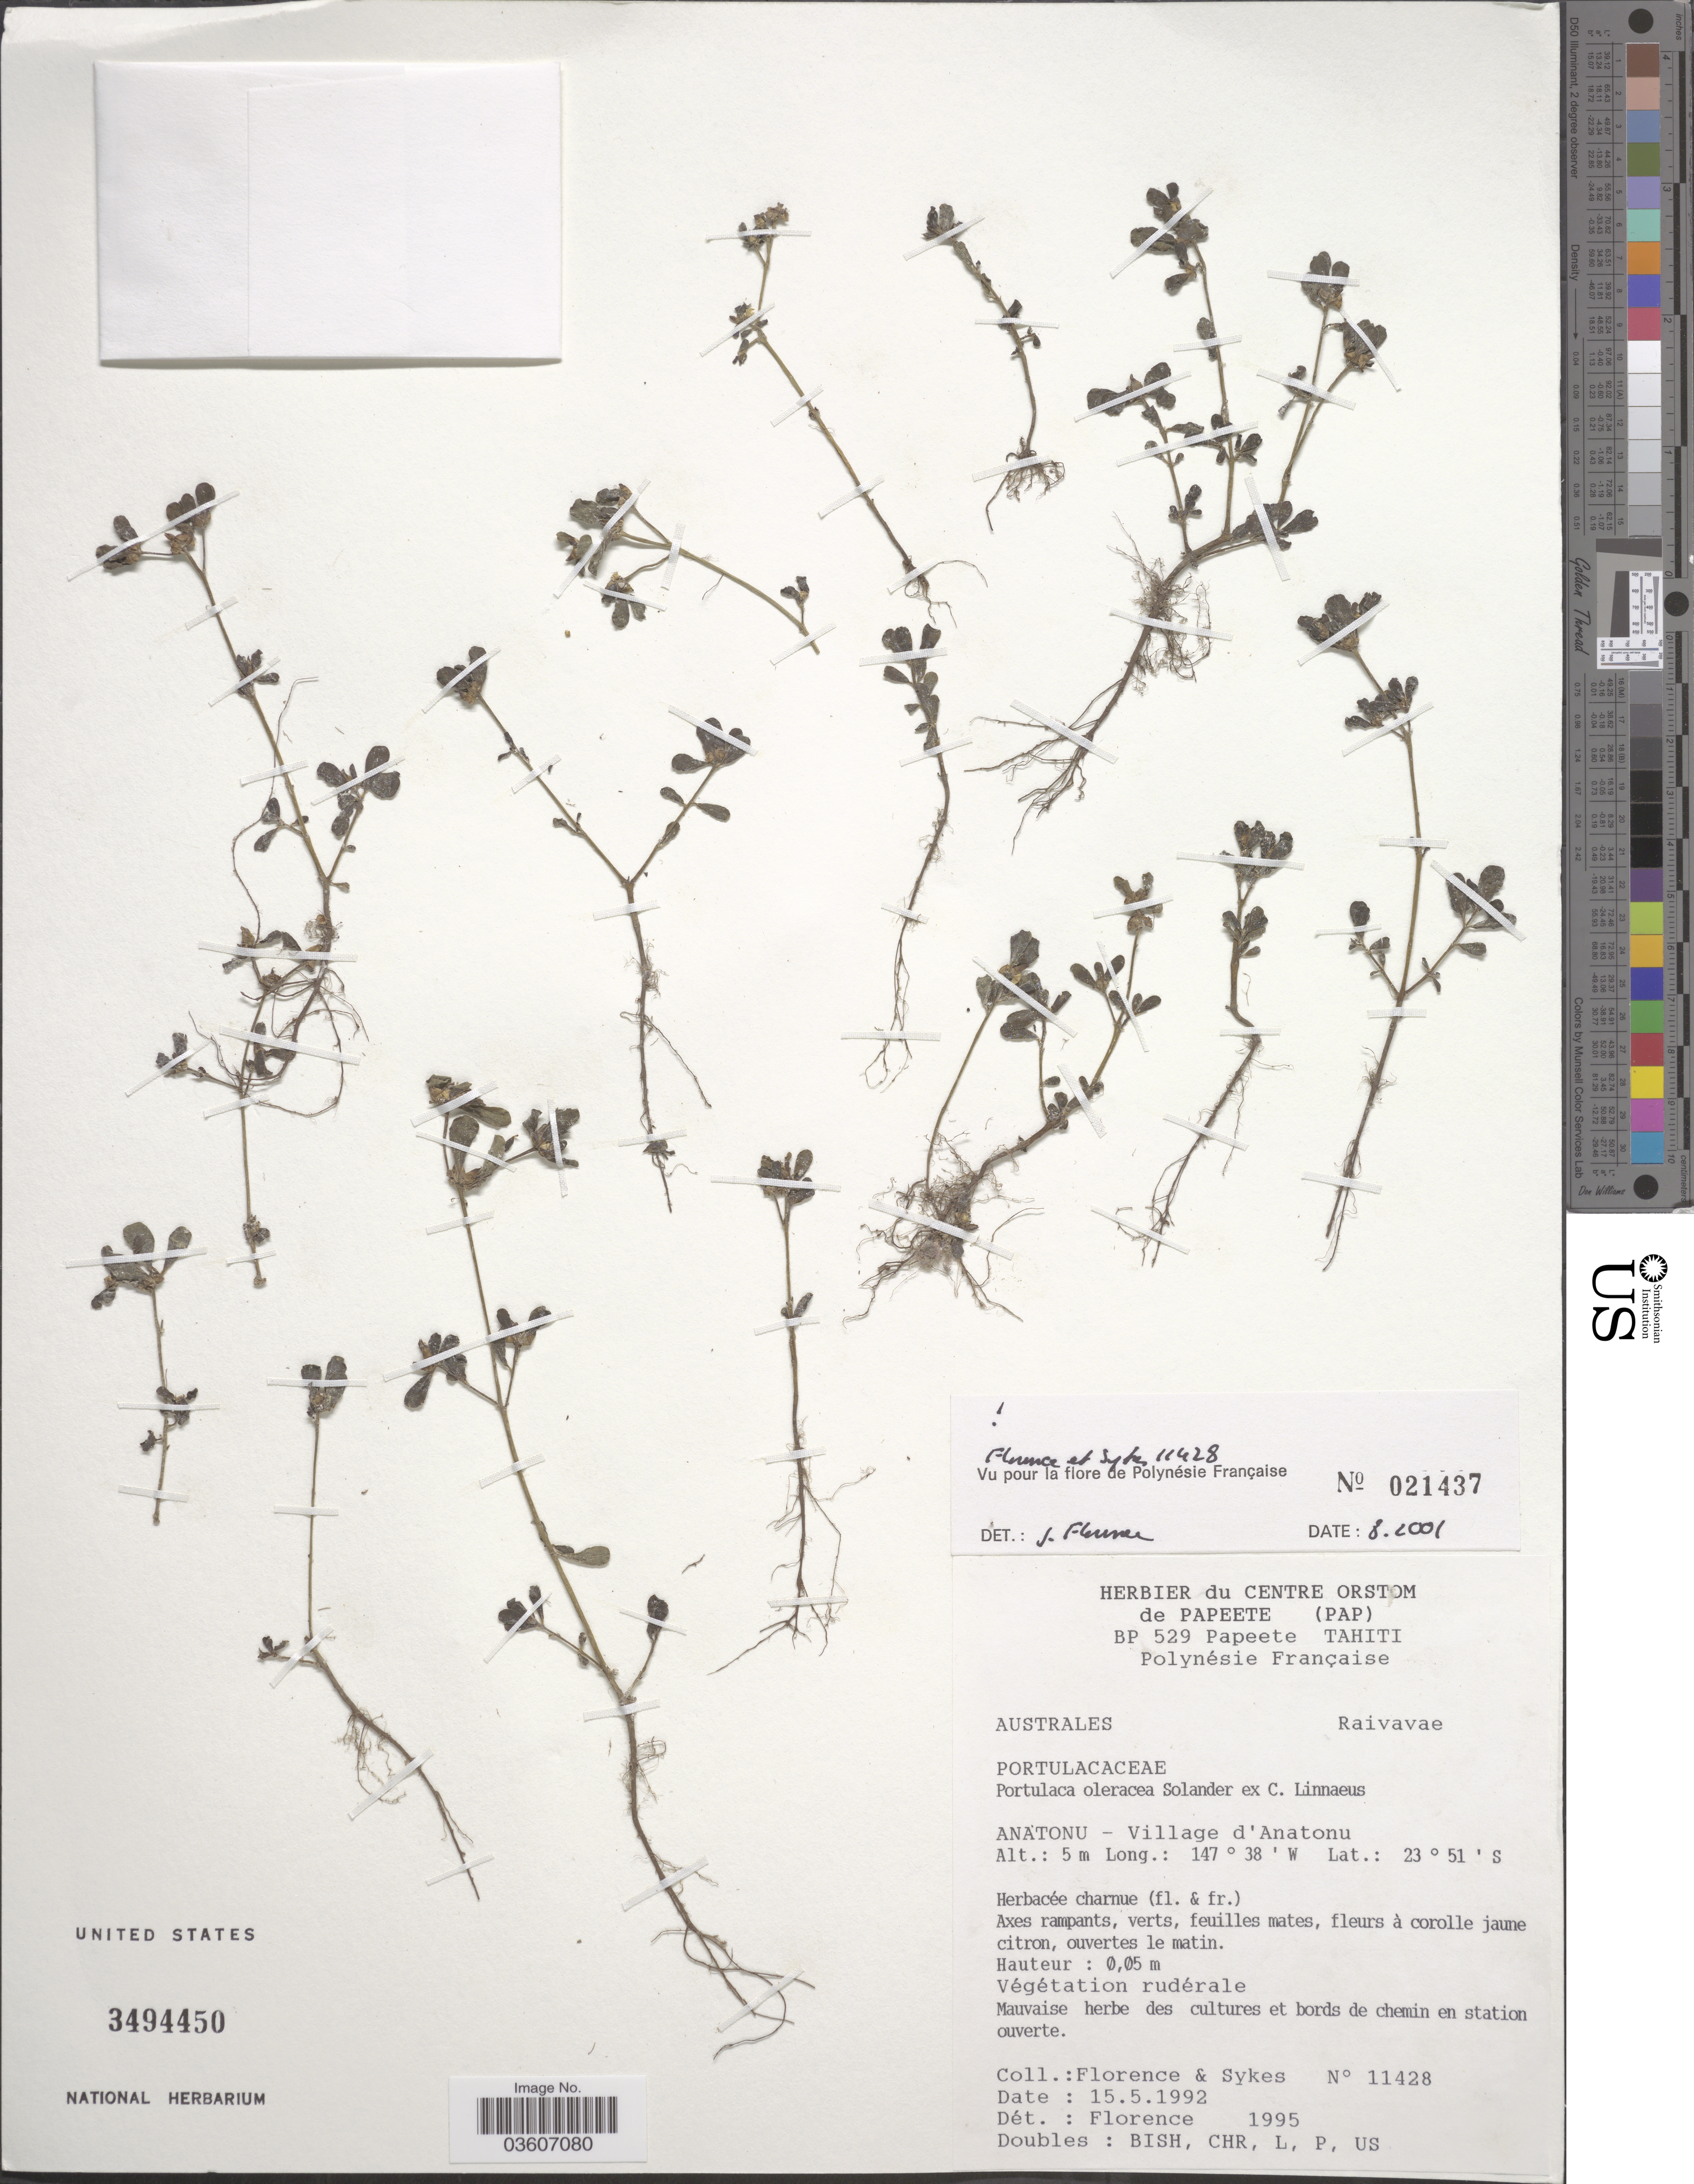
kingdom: Plantae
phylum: Tracheophyta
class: Magnoliopsida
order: Caryophyllales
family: Portulacaceae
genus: Portulaca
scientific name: Portulaca oleracea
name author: L.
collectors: -. Florence & Sykes, --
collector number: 11428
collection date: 1992-05-15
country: French Polynesia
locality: Australes. Raivavae. Anatonu - Village d'Anatonu.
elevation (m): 5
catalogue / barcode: US 3494450